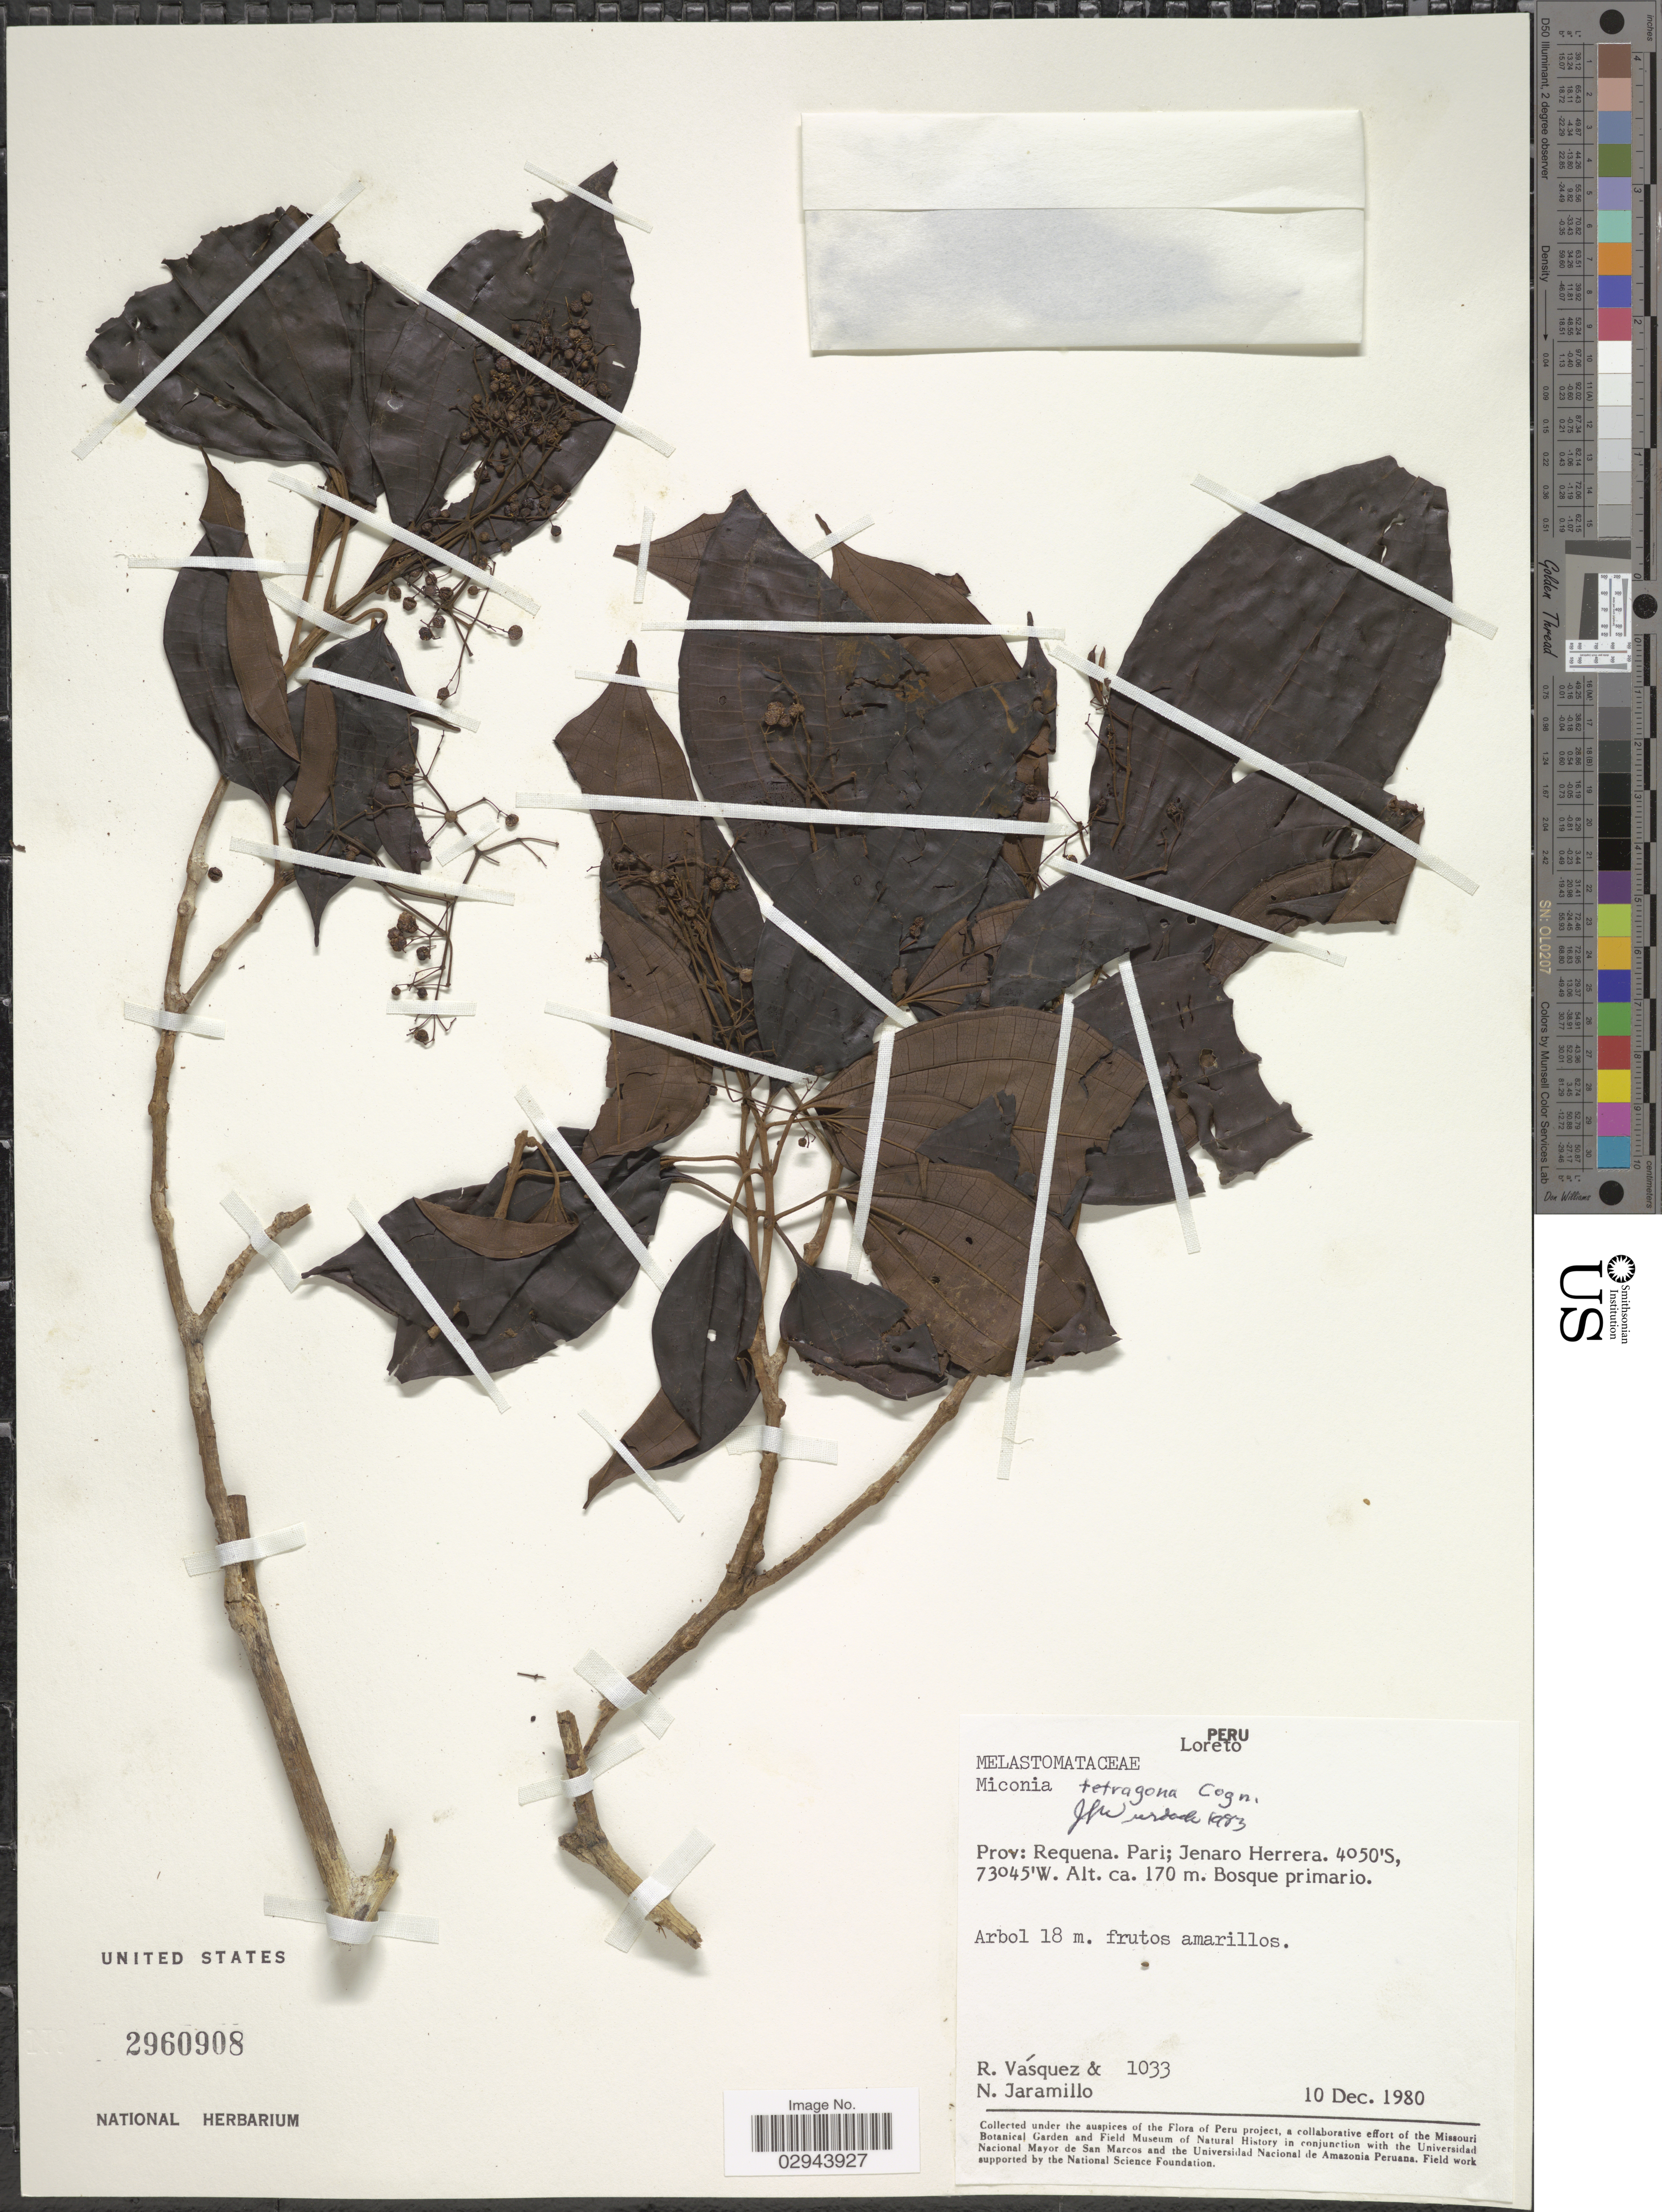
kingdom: Plantae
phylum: Tracheophyta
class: Magnoliopsida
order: Myrtales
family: Melastomataceae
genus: Miconia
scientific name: Miconia tetragona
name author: Cogn.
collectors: R. Vásquez & N. Jaramillo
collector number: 1033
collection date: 1980-12-10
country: Peru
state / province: Loreto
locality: Prov. Requena, Pari, Jenaro Herrera.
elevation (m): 170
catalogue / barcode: US 2960908